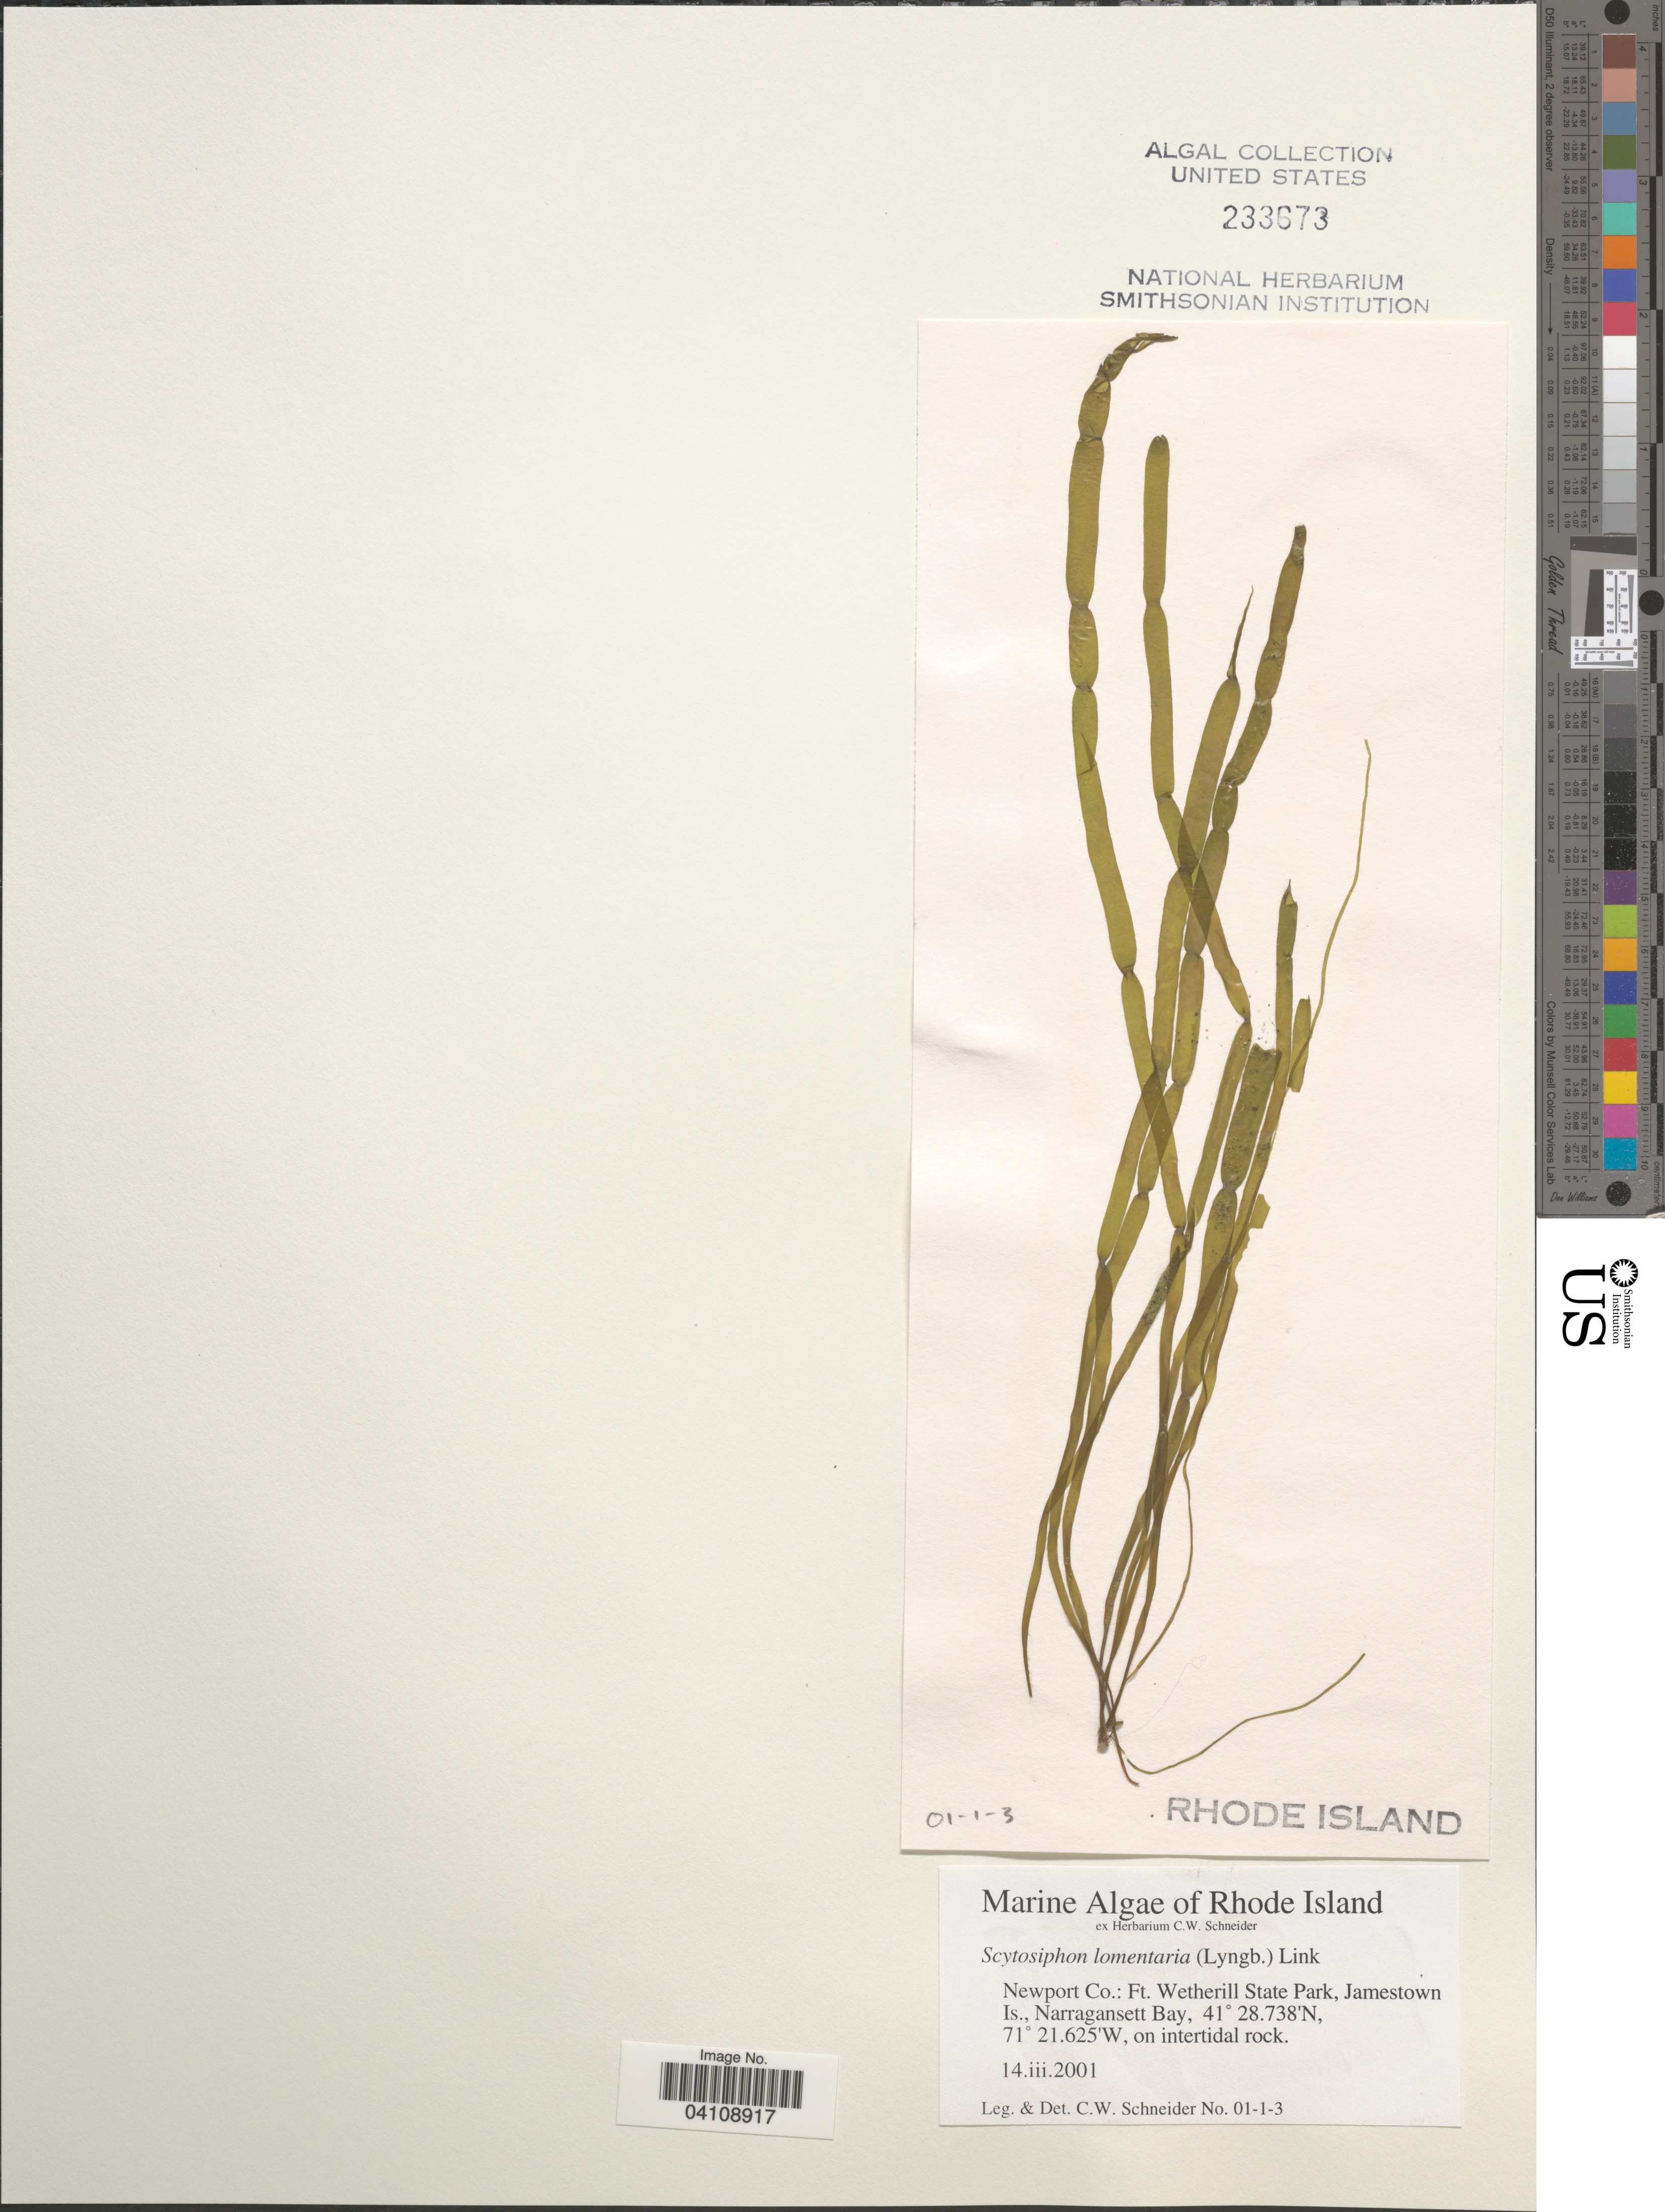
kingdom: Chromista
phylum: Ochrophyta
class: Phaeophyceae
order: Scytosiphonales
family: Scytosiphonaceae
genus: Scytosiphon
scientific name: Scytosiphon lomentaria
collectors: C. W.Schneider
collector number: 01-1-3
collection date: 2001-03-14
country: United States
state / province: Rhode Island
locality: Newport Co.: Ft. Wetherill State Park, Jamestown Is., Narragansett Bay.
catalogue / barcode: US 233673